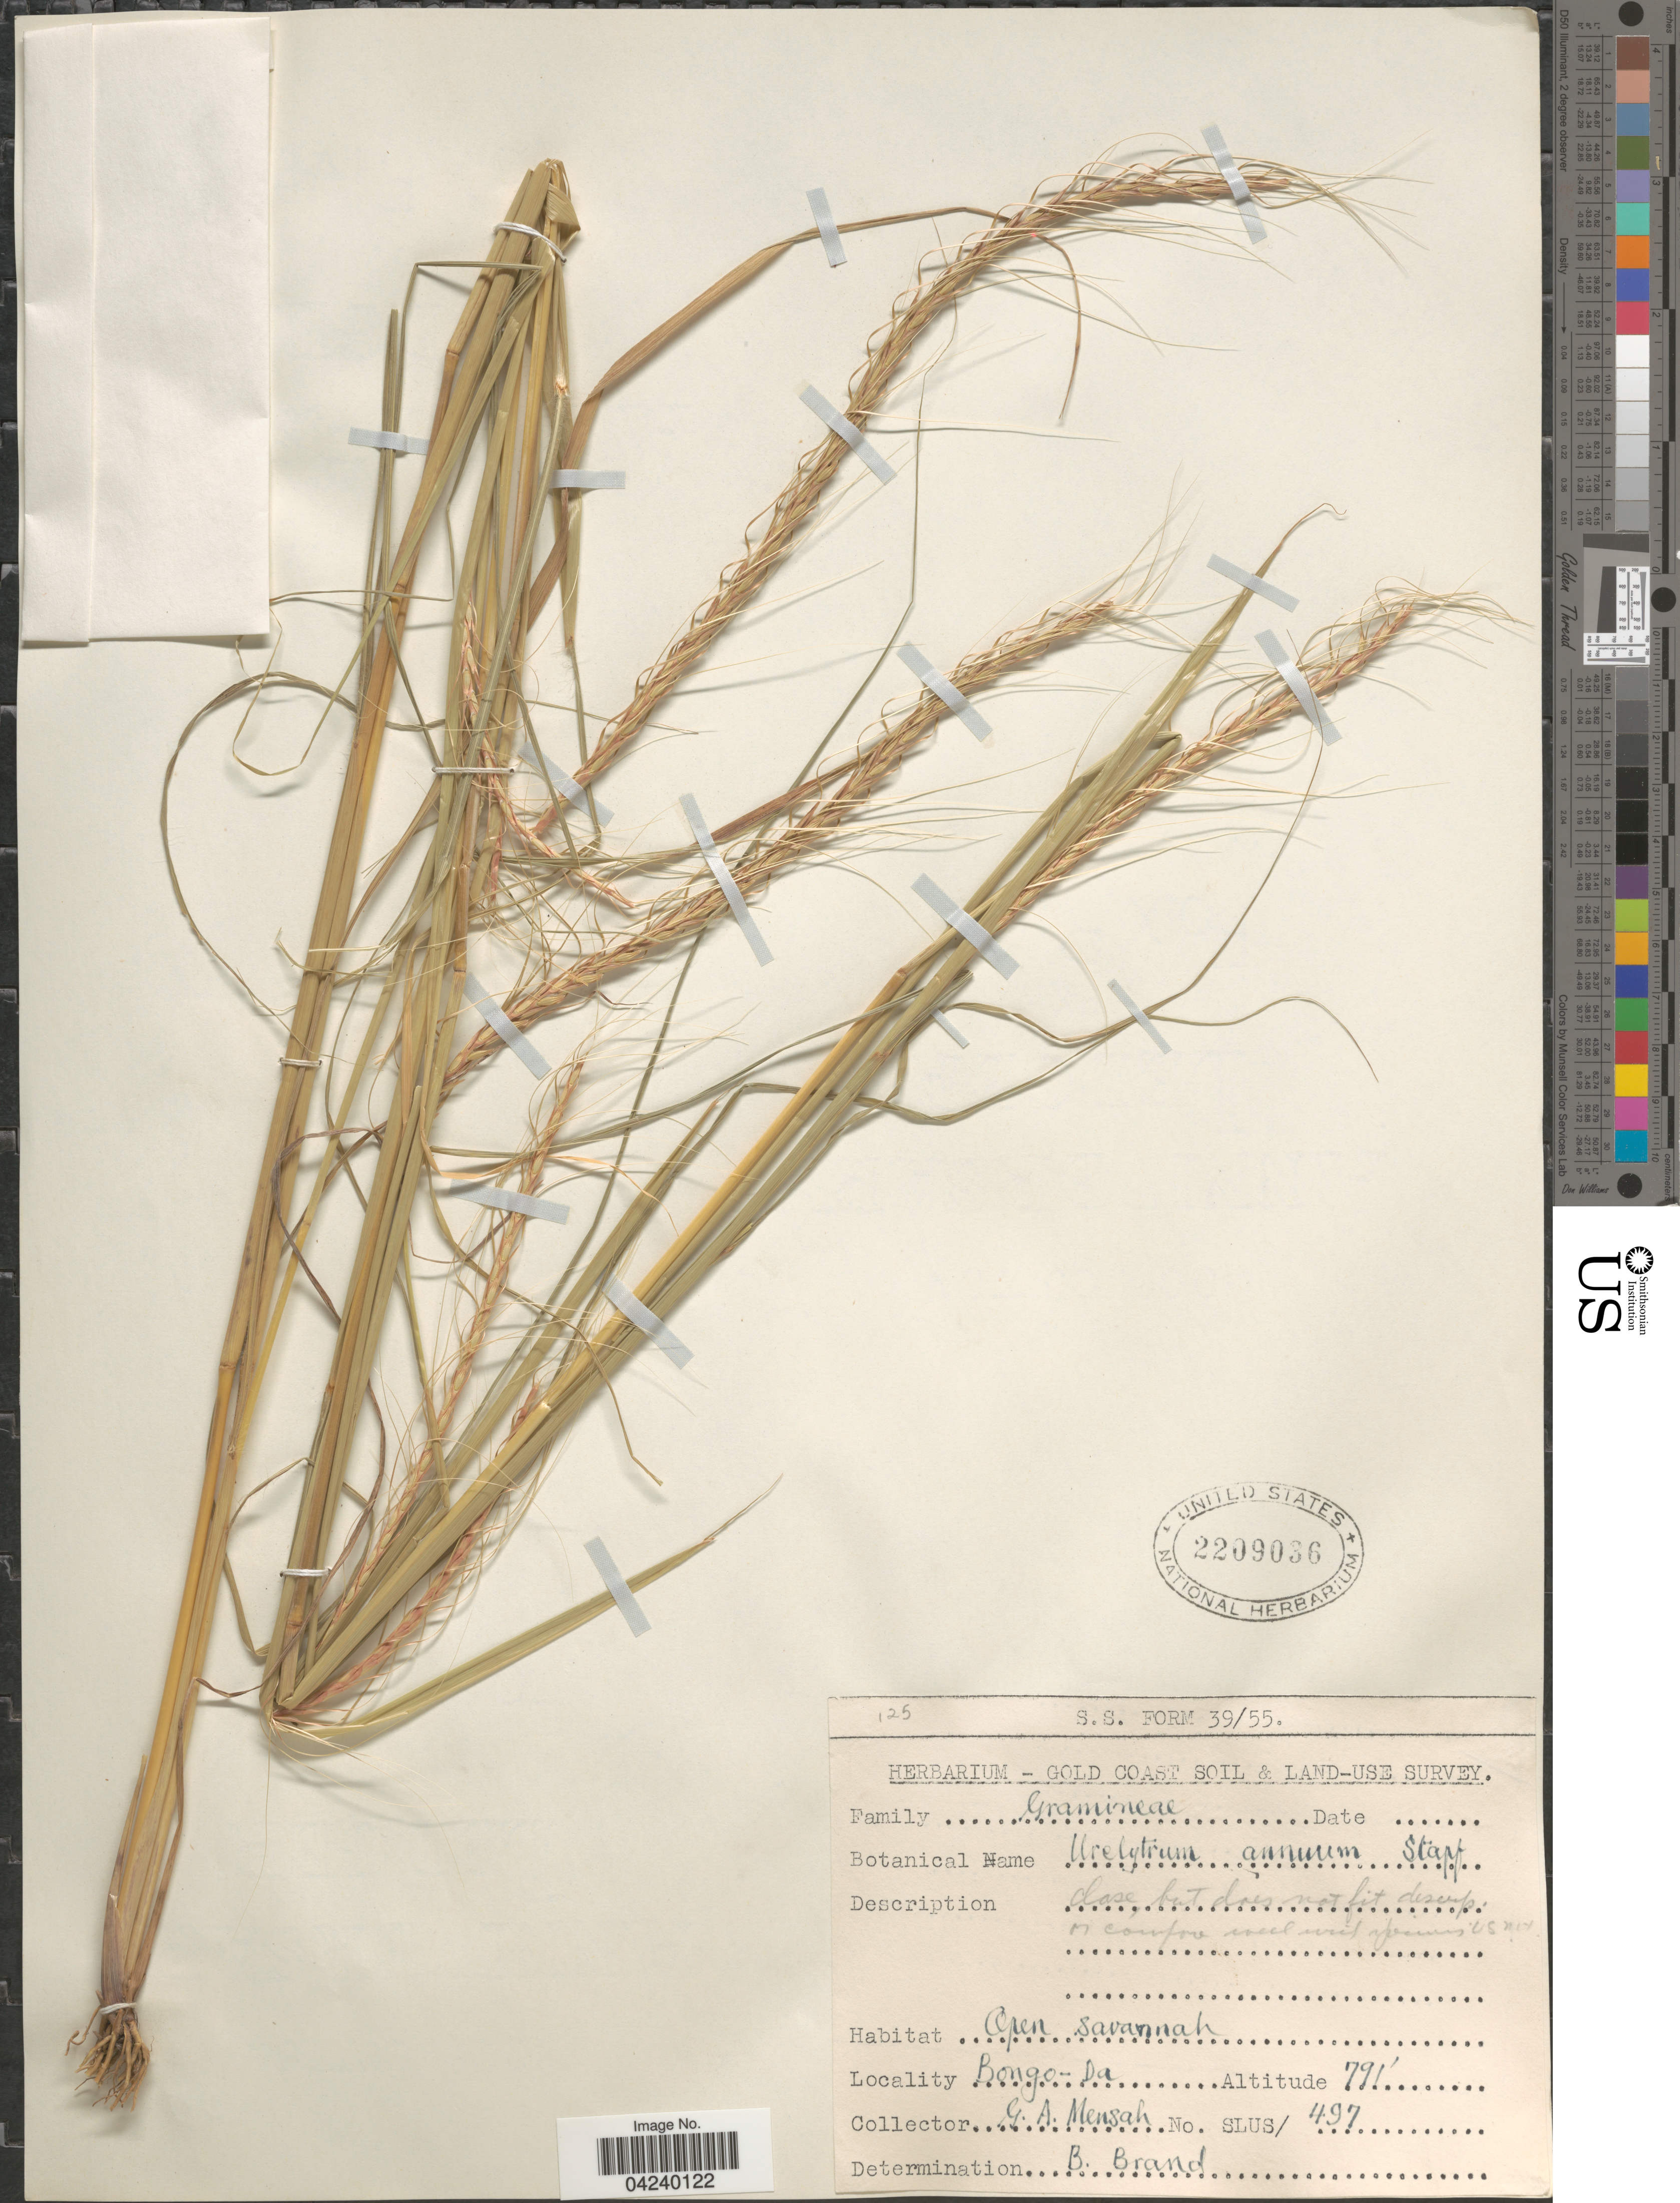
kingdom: Plantae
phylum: Tracheophyta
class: Liliopsida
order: Poales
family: Poaceae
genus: Urelytrum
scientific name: Urelytrum annuum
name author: Stapf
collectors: G. Mensah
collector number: SLUS/497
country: Ghana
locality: Gold Coast Soil & Land-Use Survey. Bongo-Da.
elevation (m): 241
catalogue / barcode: US 2209036